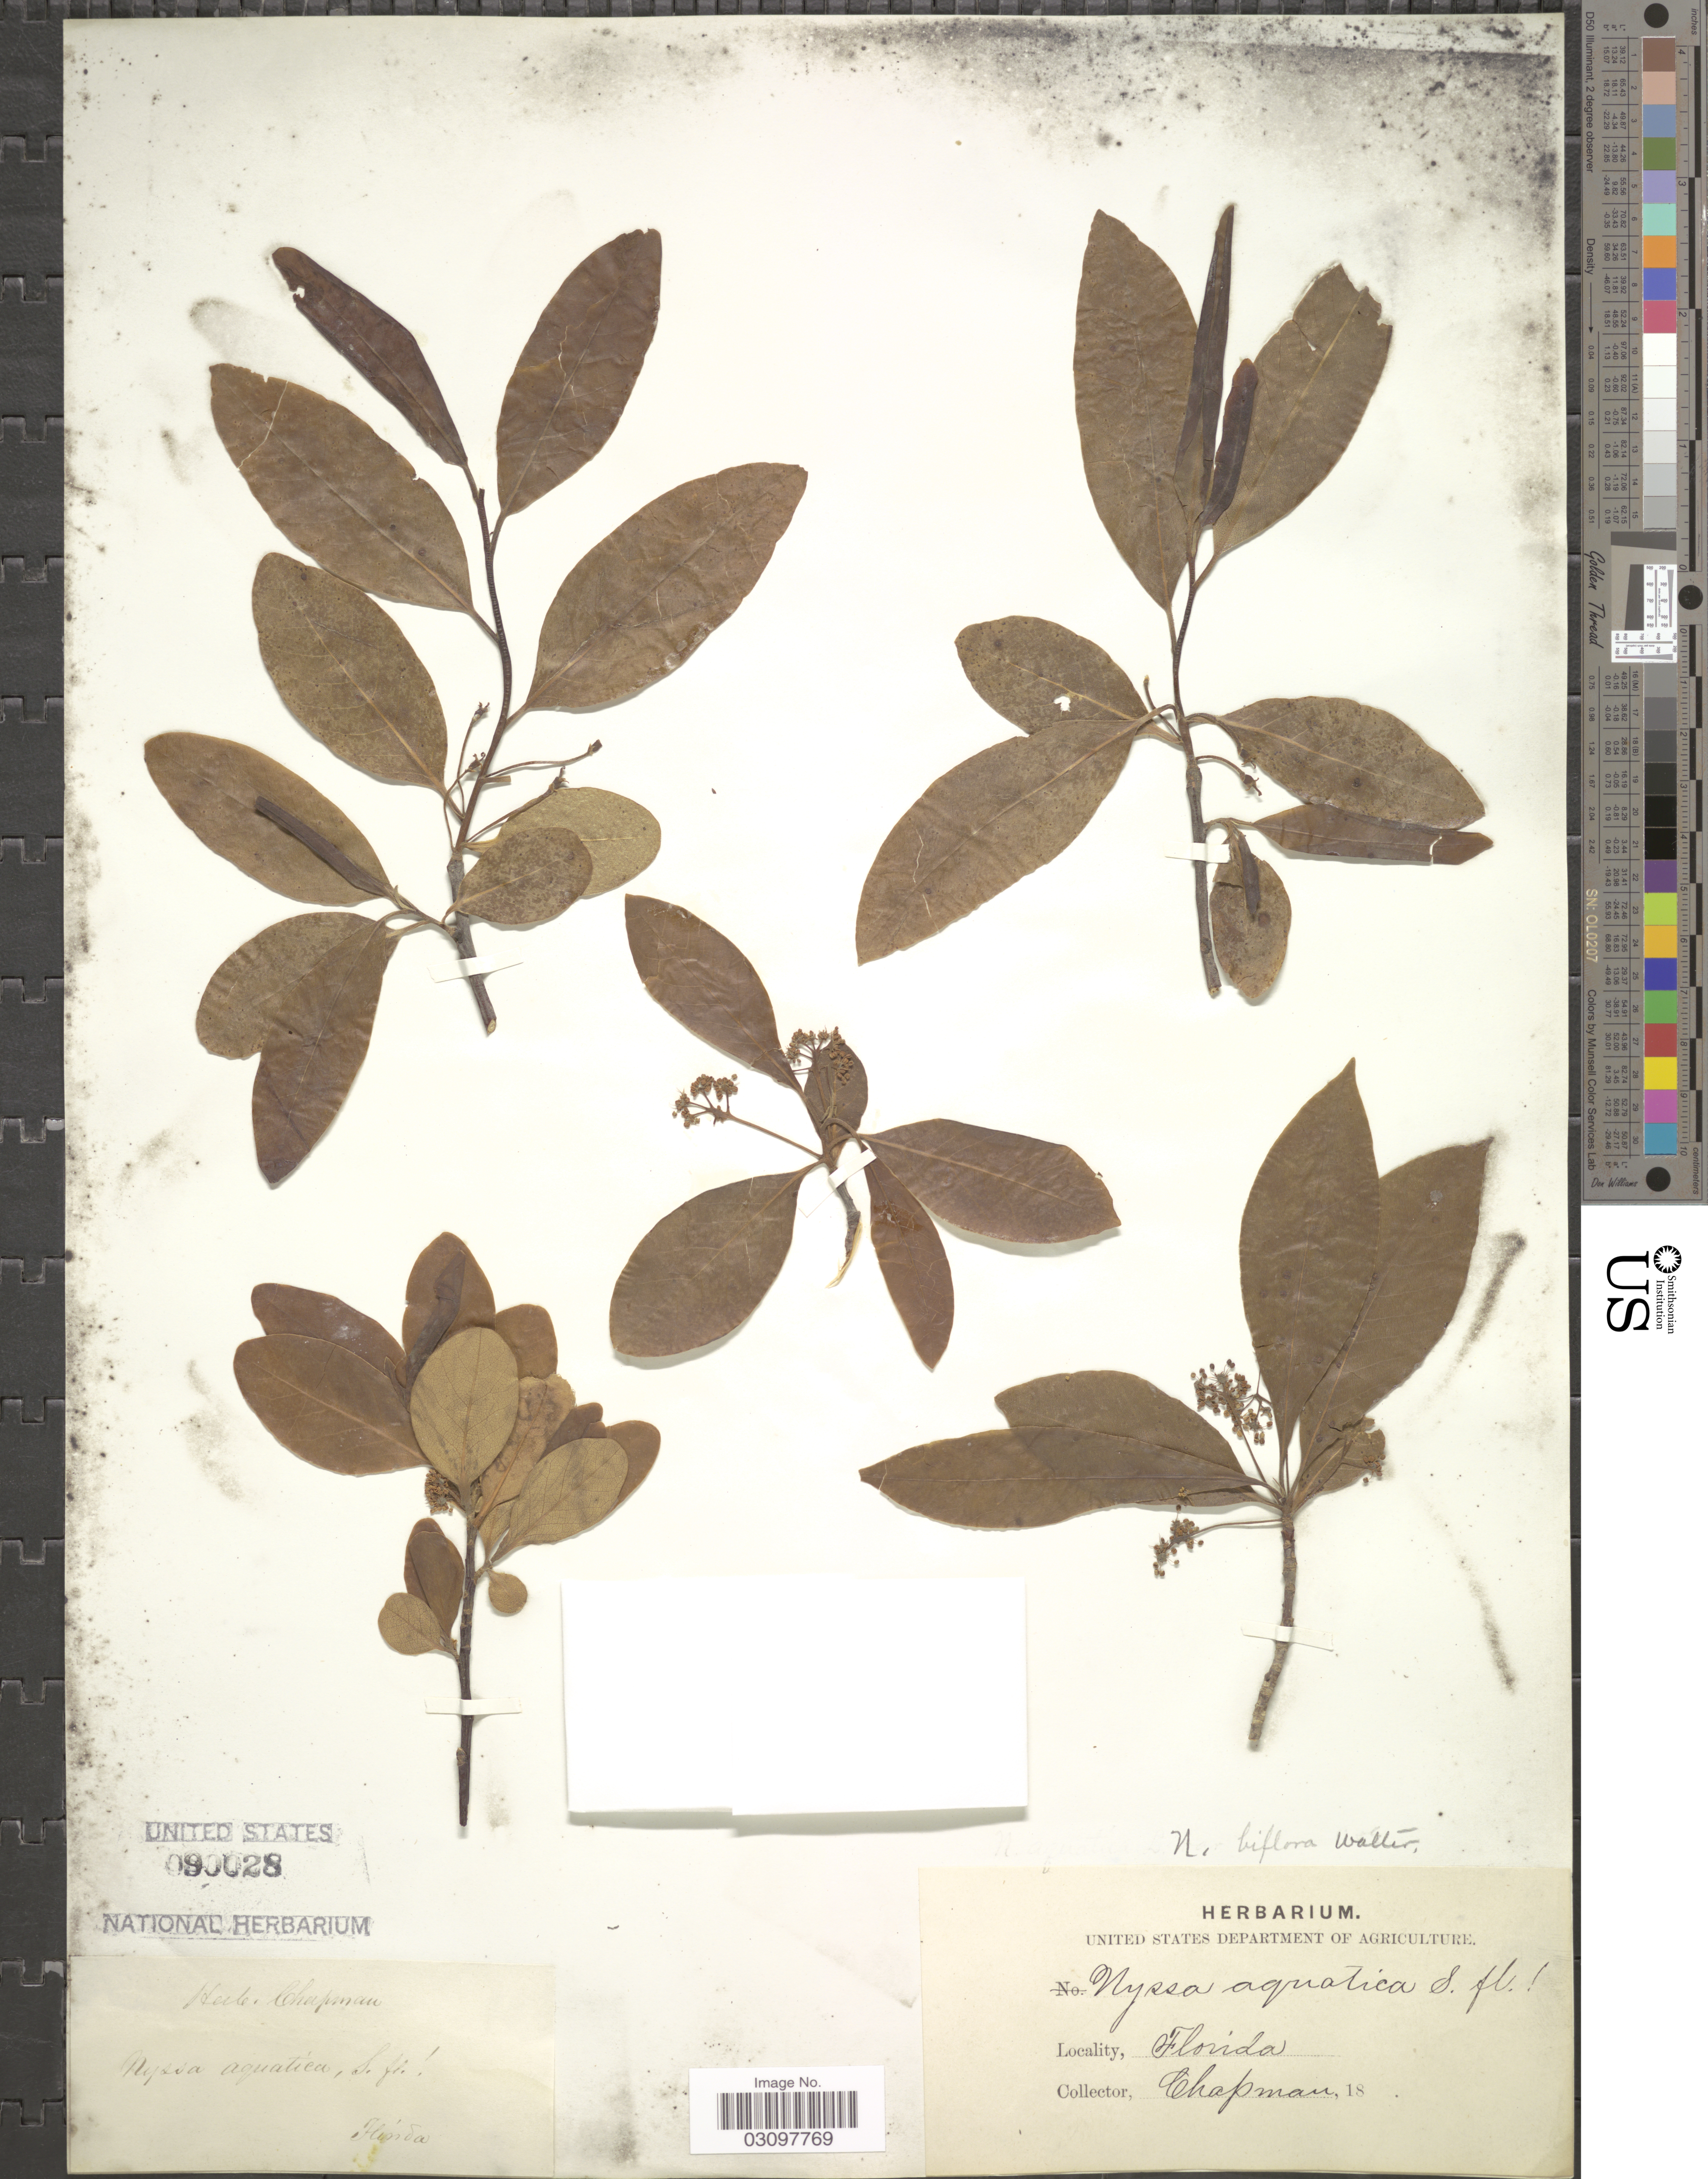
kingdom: Plantae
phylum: Tracheophyta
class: Magnoliopsida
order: Cornales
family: Nyssaceae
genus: Nyssa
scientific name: Nyssa biflora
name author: Walter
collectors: A. Chapman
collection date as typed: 18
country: United States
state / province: Florida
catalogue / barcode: US 90028